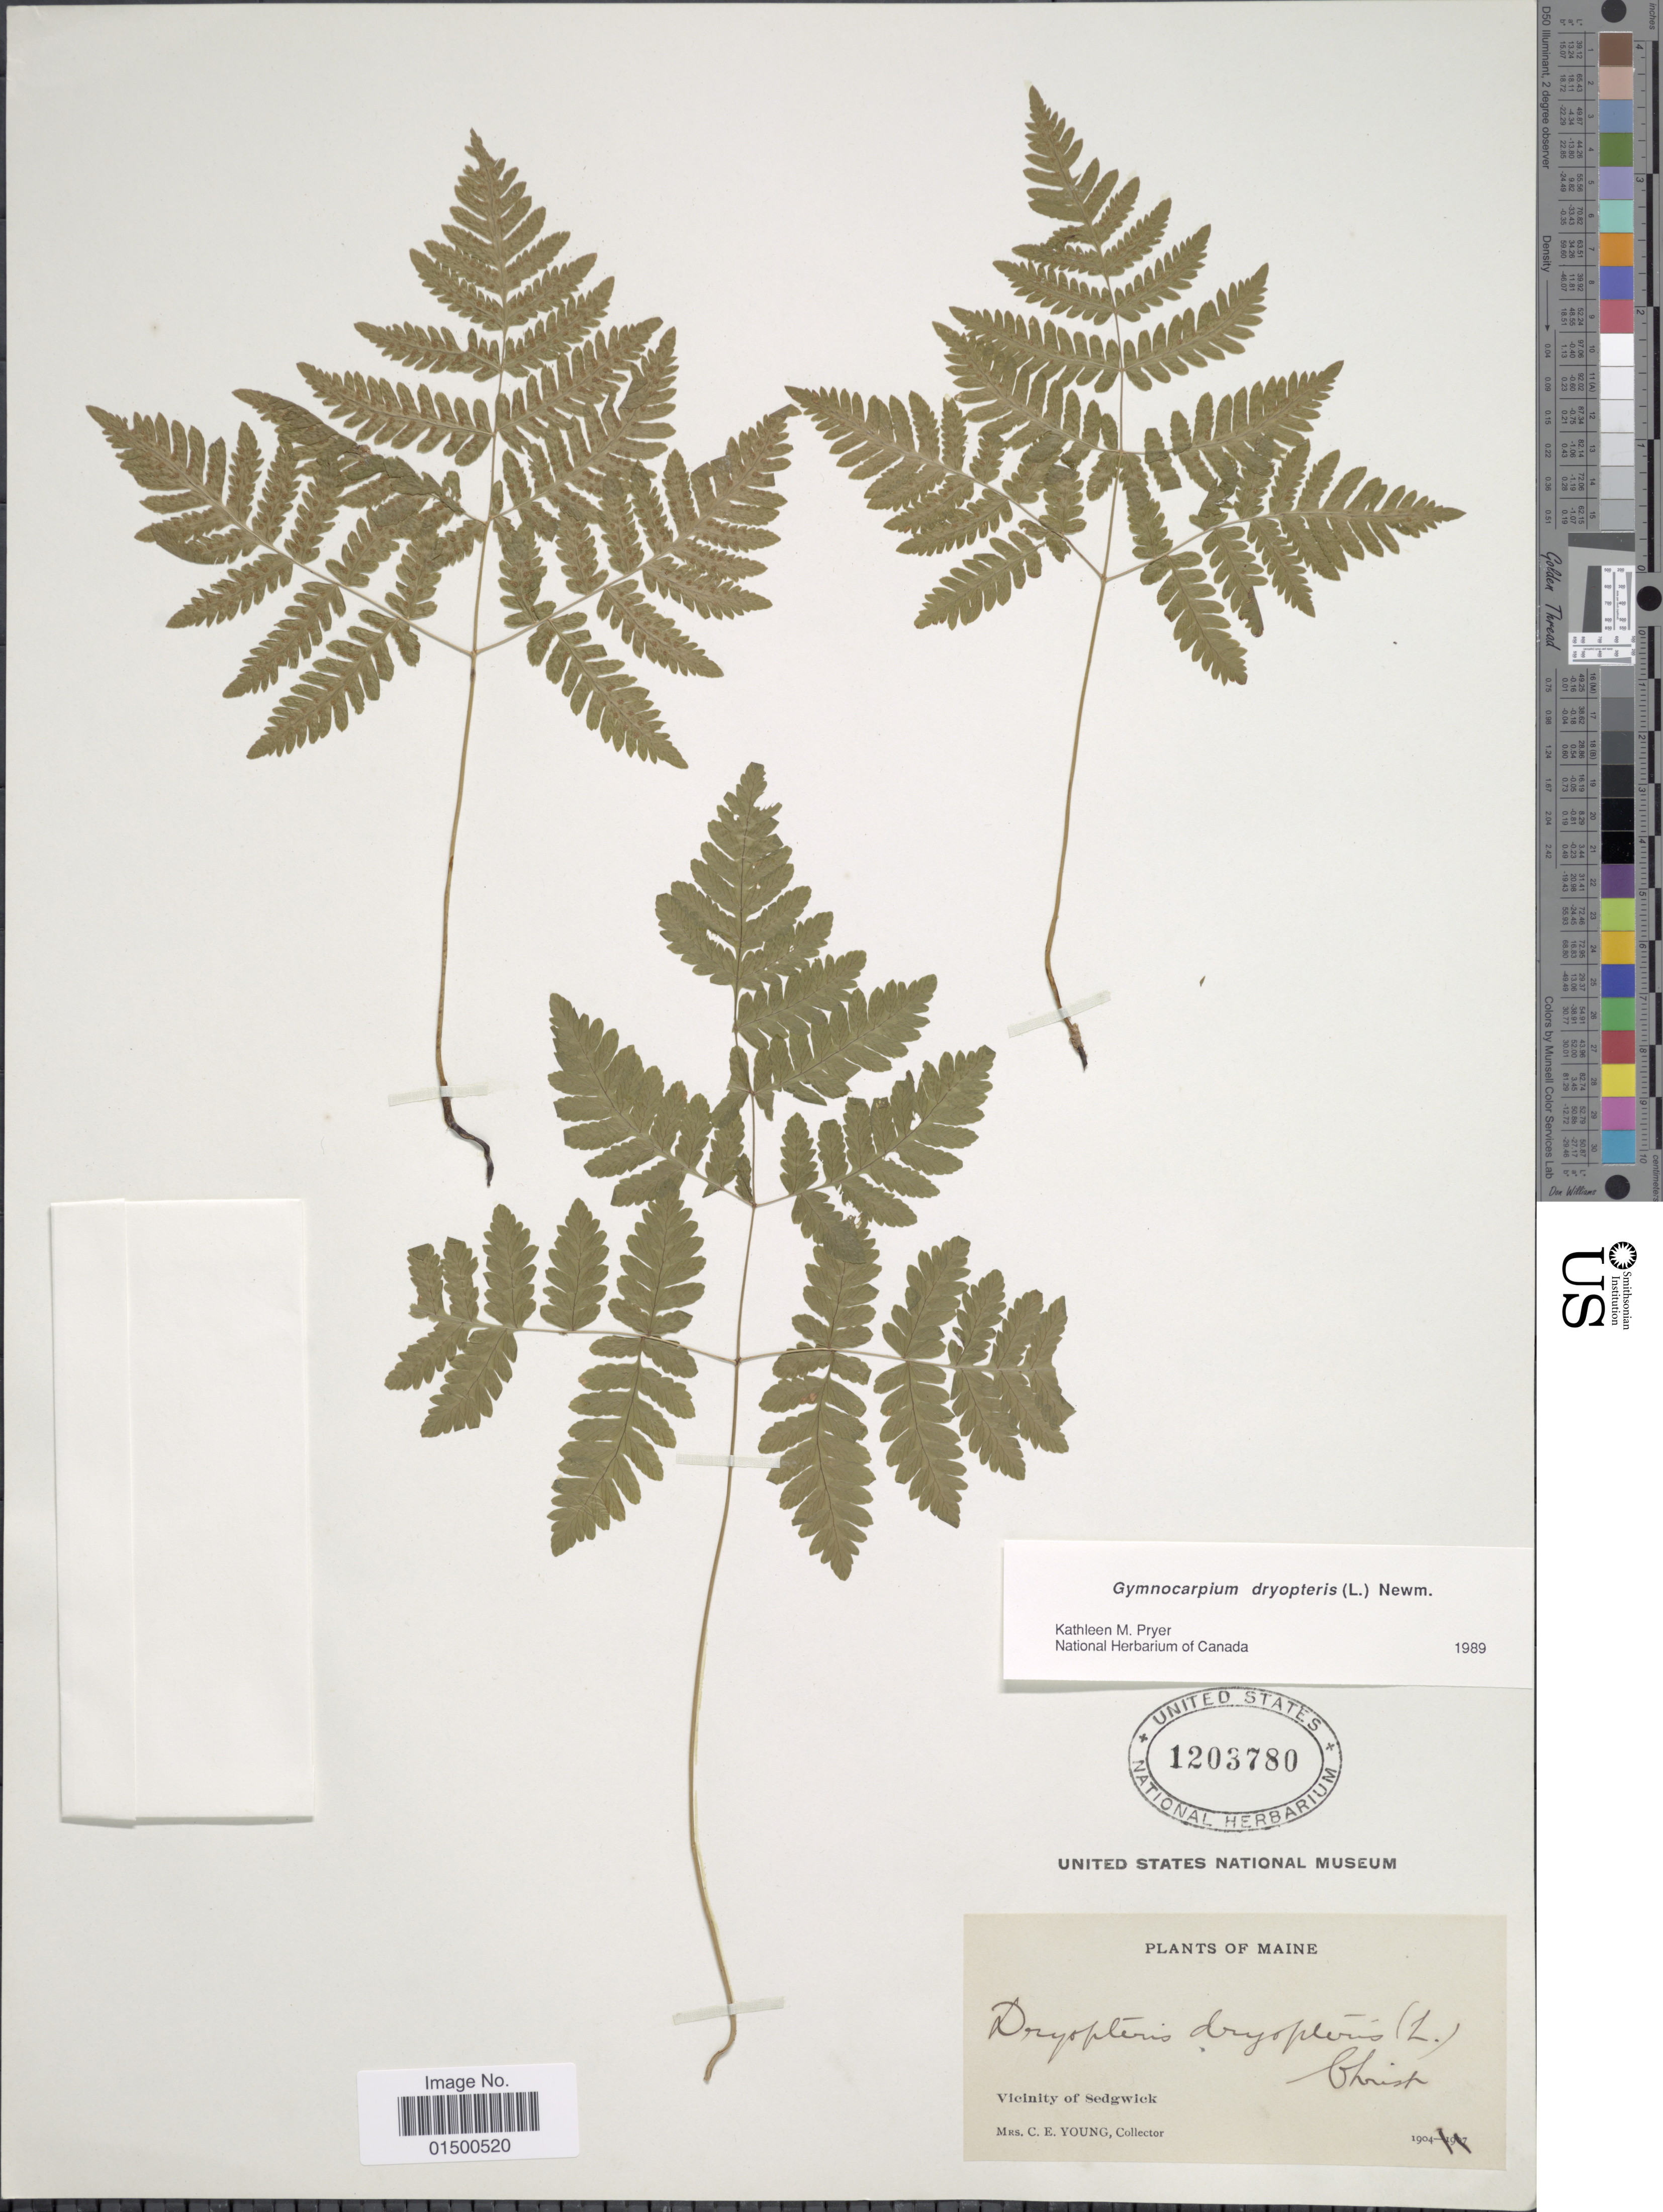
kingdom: Plantae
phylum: Tracheophyta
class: Polypodiopsida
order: Polypodiales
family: Cystopteridaceae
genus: Gymnocarpium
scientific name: Gymnocarpium dryopteris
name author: (L.) Newman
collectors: C. Young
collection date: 1904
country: United States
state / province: Maine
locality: Vicinity of Sedgwick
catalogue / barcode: US 1203780